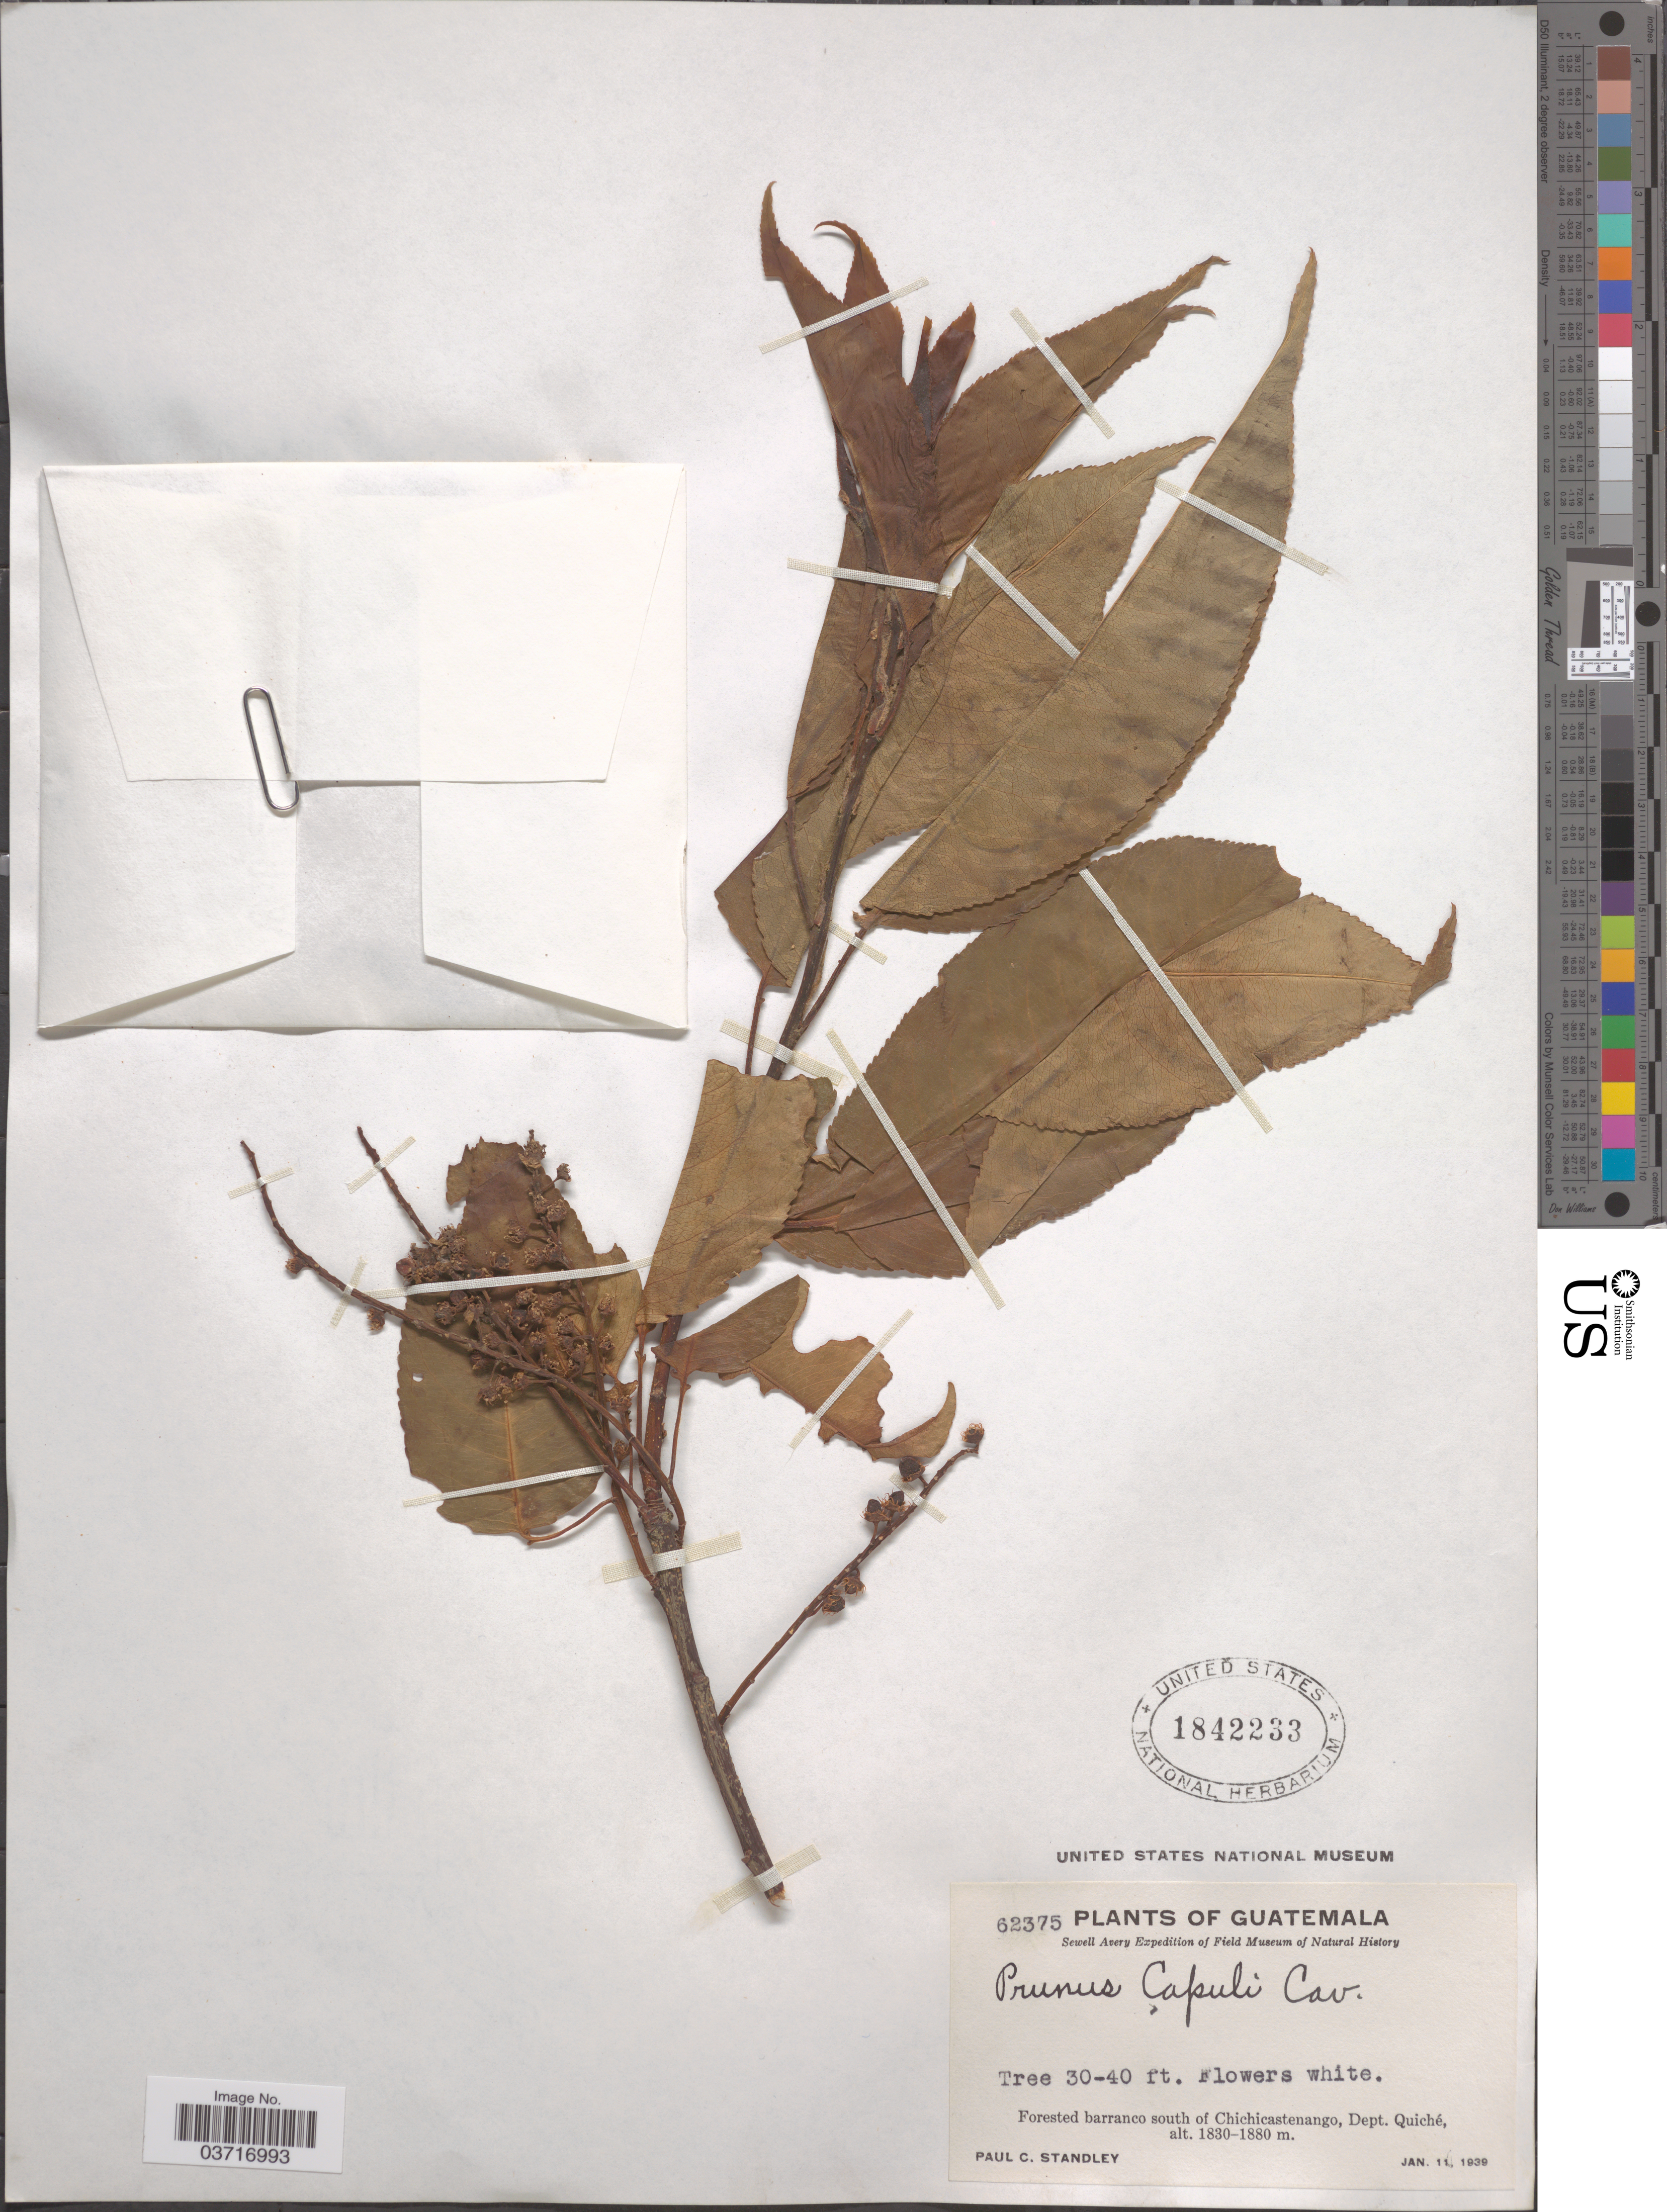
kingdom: Plantae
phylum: Tracheophyta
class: Magnoliopsida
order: Rosales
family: Rosaceae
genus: Prunus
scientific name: Prunus serotina var. salicifolia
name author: (Kunth) Koehne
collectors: P. C. Standley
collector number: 62375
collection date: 1939-01-11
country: Guatemala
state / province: El Quiche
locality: Forested barranco south of Chichicastenango, Dept. Quiché.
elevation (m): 1830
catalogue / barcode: US 1842233